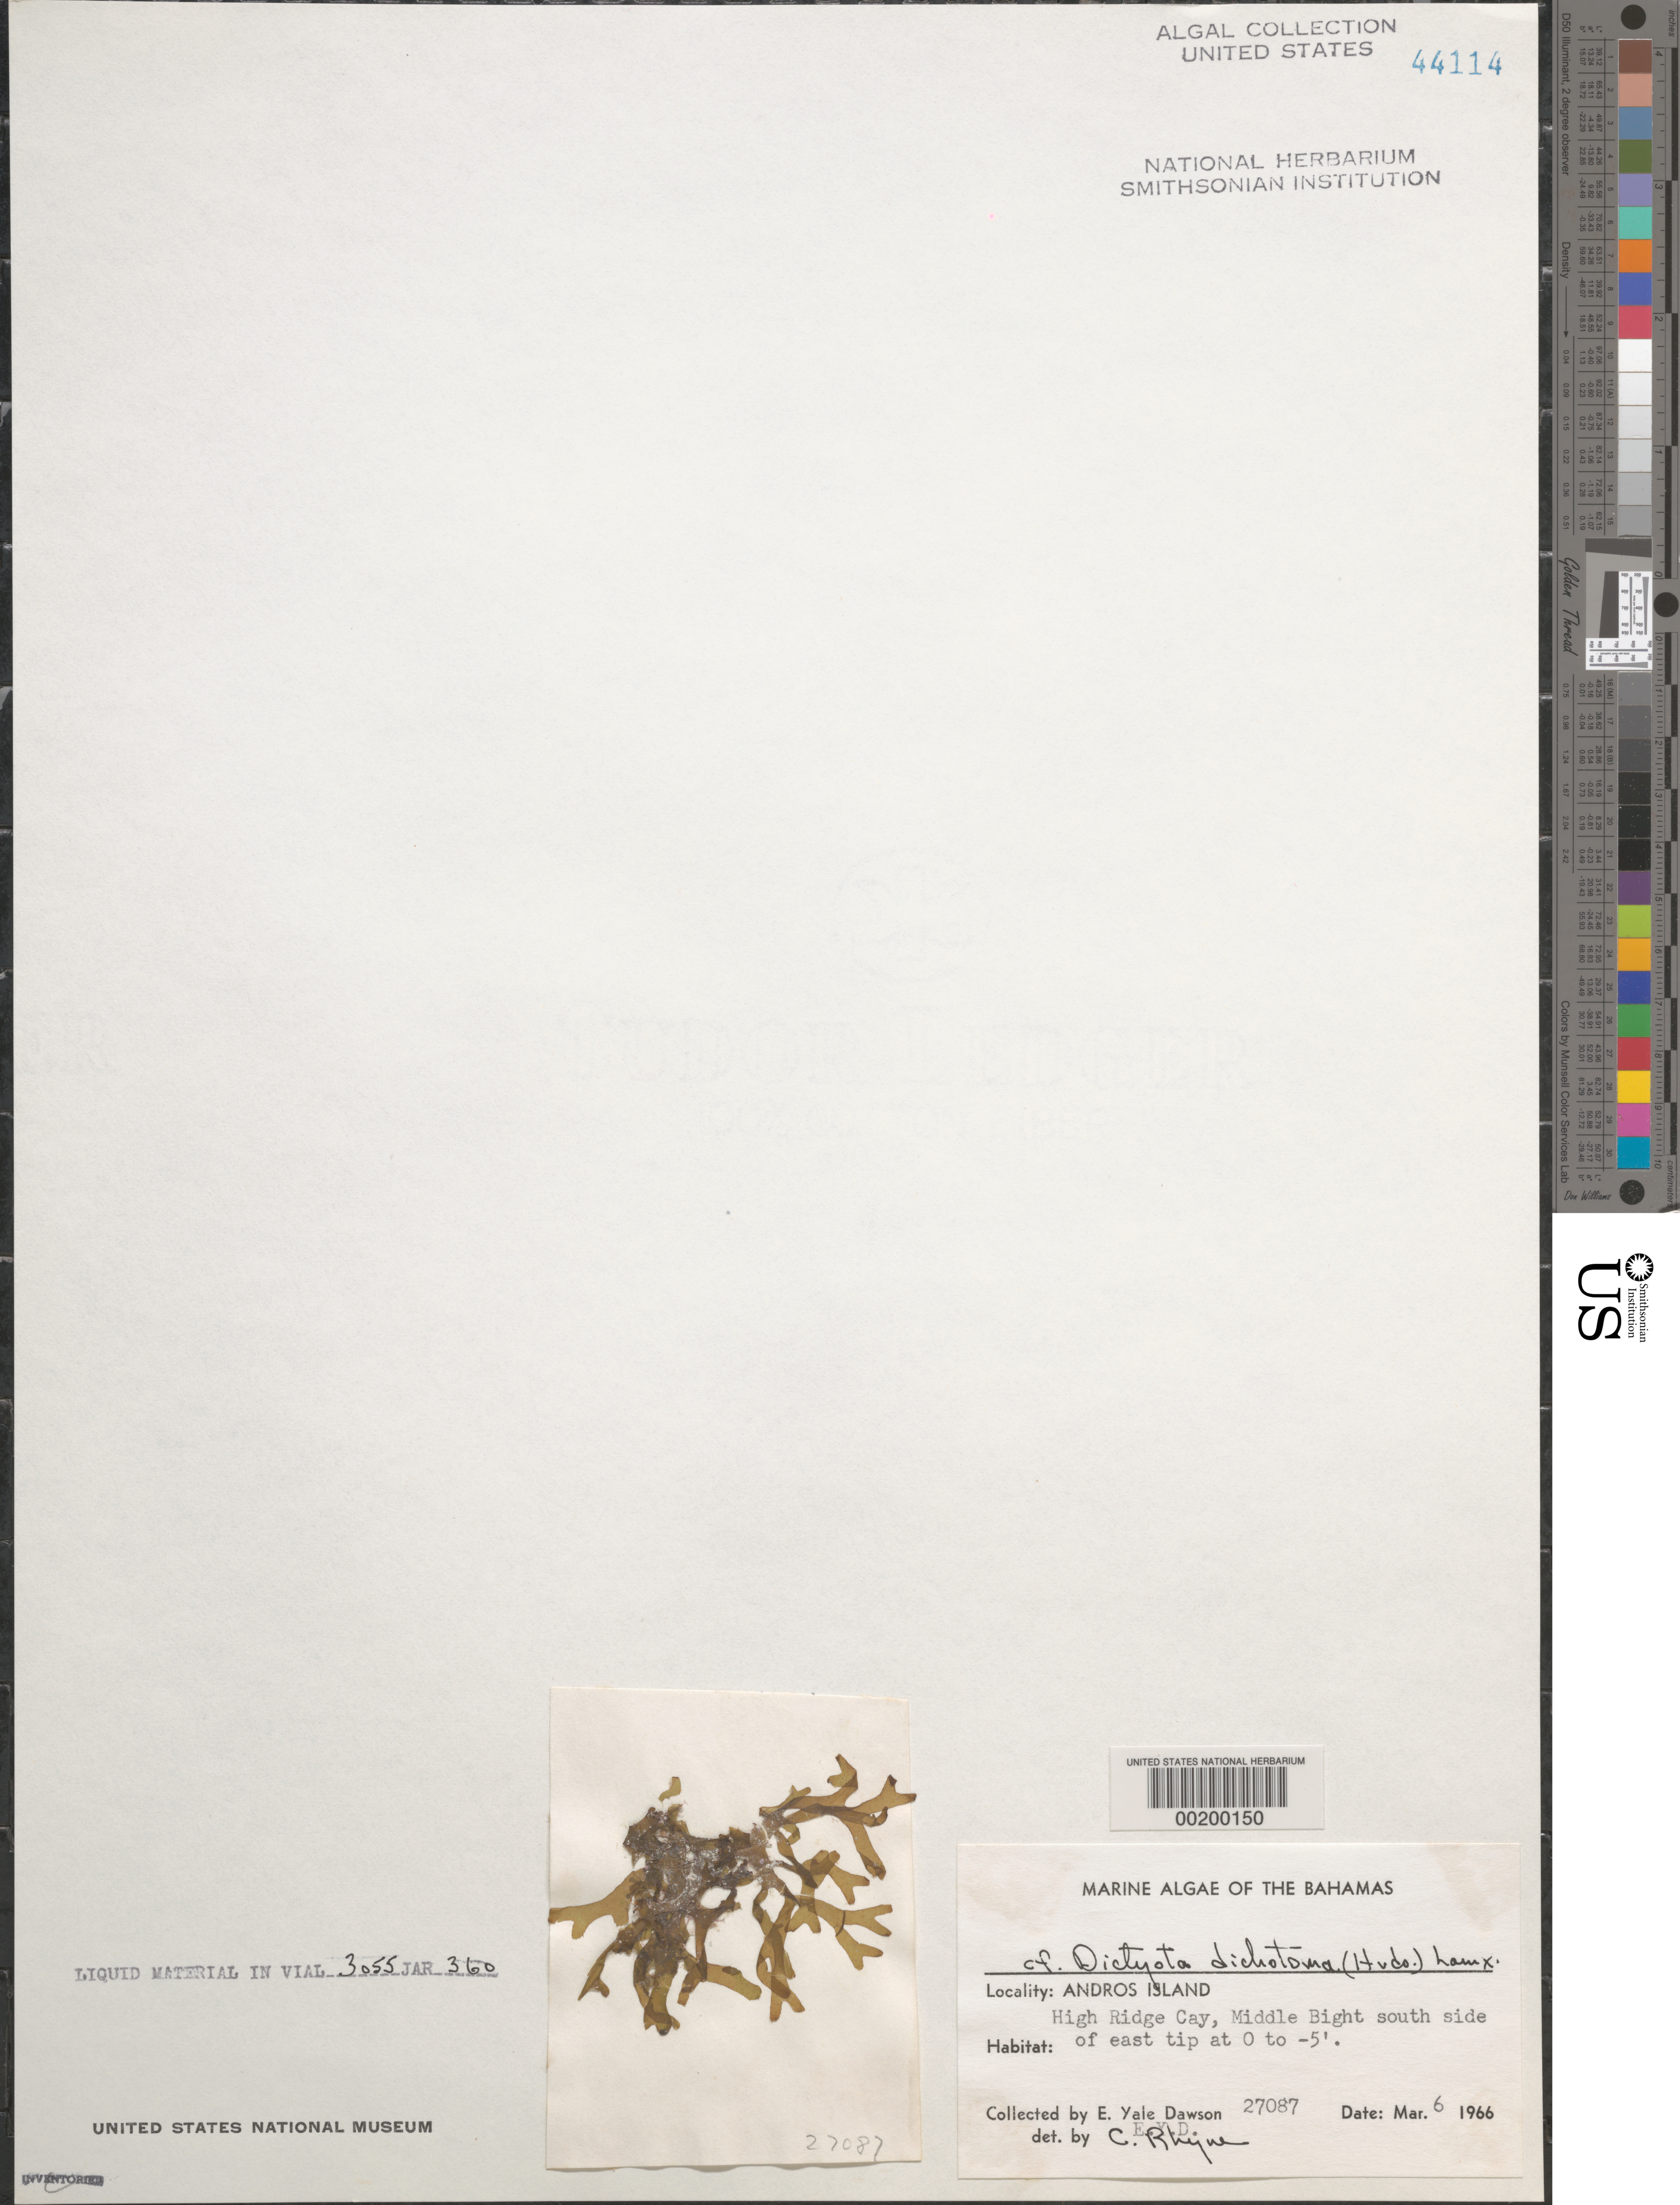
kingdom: Chromista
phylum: Ochrophyta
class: Phaeophyceae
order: Dictyotales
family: Dictyotaceae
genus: Dictyota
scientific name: Dictyota dichotoma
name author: (Huds.) J.V.Lamouroux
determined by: Rhyne, C. F.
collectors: E. Y. Dawson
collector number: EYD 27087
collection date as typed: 06 Mar 1966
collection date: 1966-03-06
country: Bahamas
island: High Ridge Cay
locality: Middle Bight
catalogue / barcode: US 44114